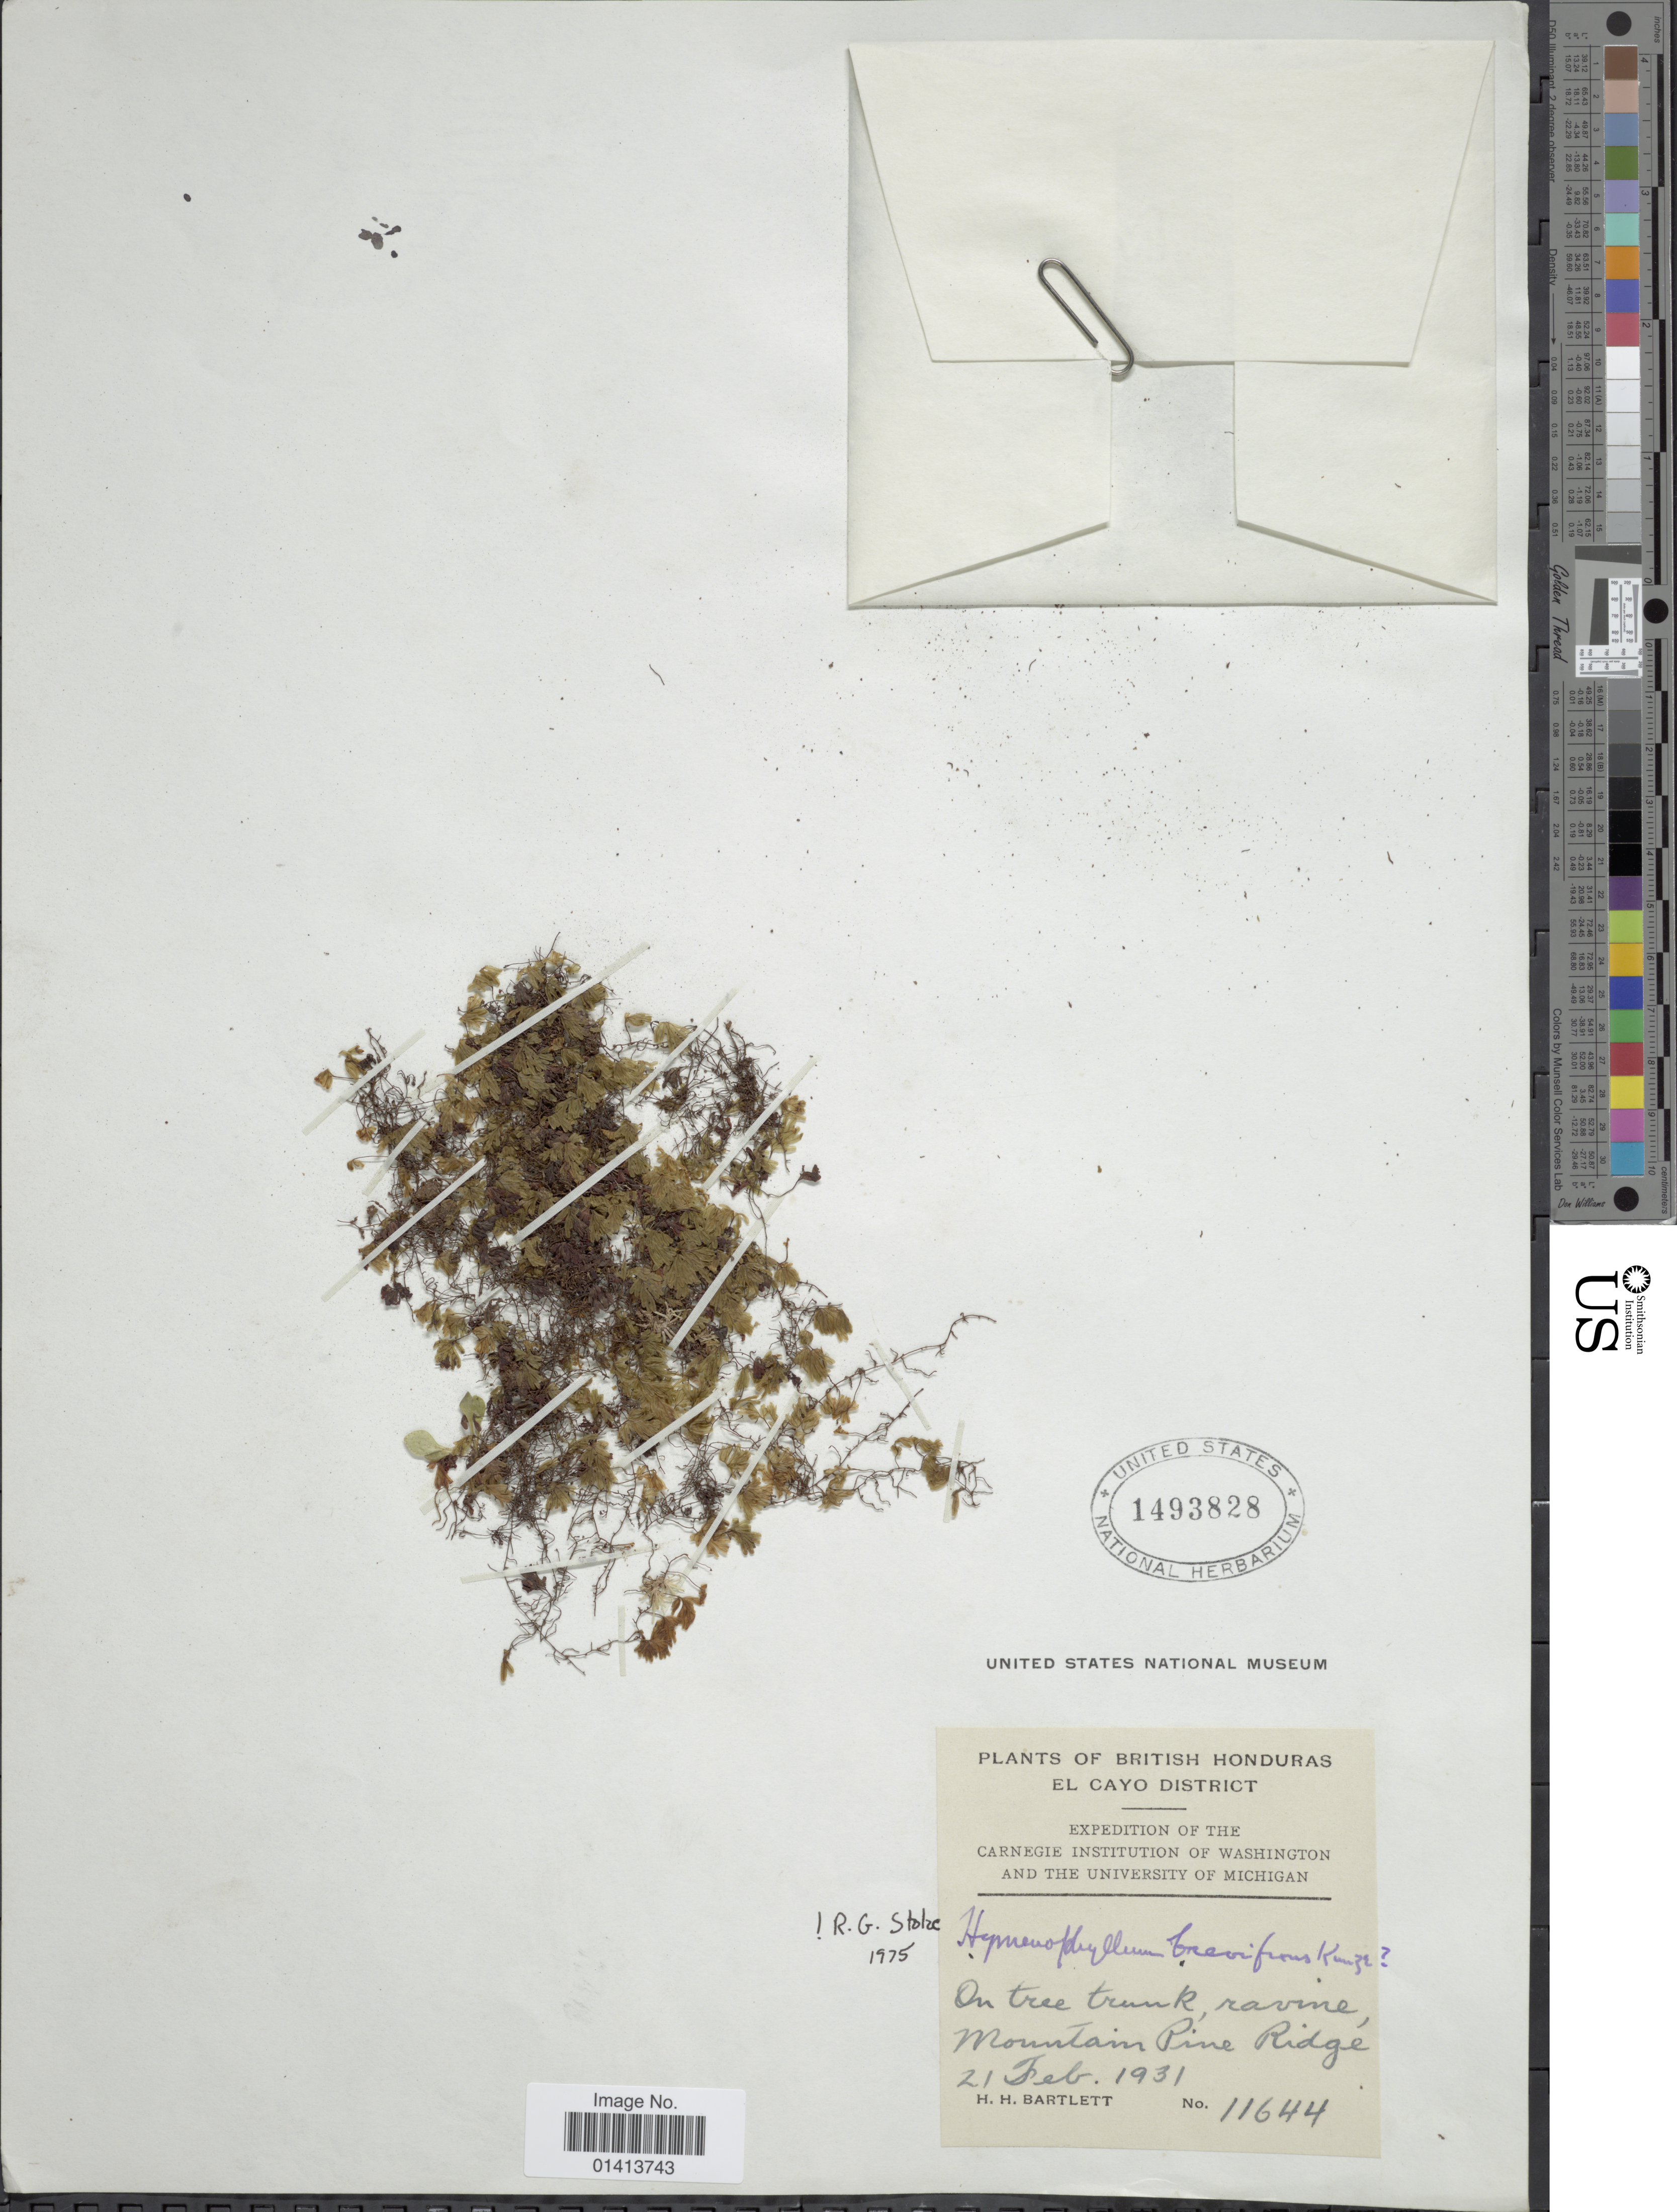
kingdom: Plantae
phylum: Tracheophyta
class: Polypodiopsida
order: Hymenophyllales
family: Hymenophyllaceae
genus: Hymenophyllum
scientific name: Hymenophyllum brevifrons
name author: Kunze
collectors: H. H. Bartlett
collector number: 11644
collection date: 1931-02-21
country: Belize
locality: British Honduras El cayo District, On tree trunk, ravine Mountaine Pine Ridge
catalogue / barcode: US 1493828